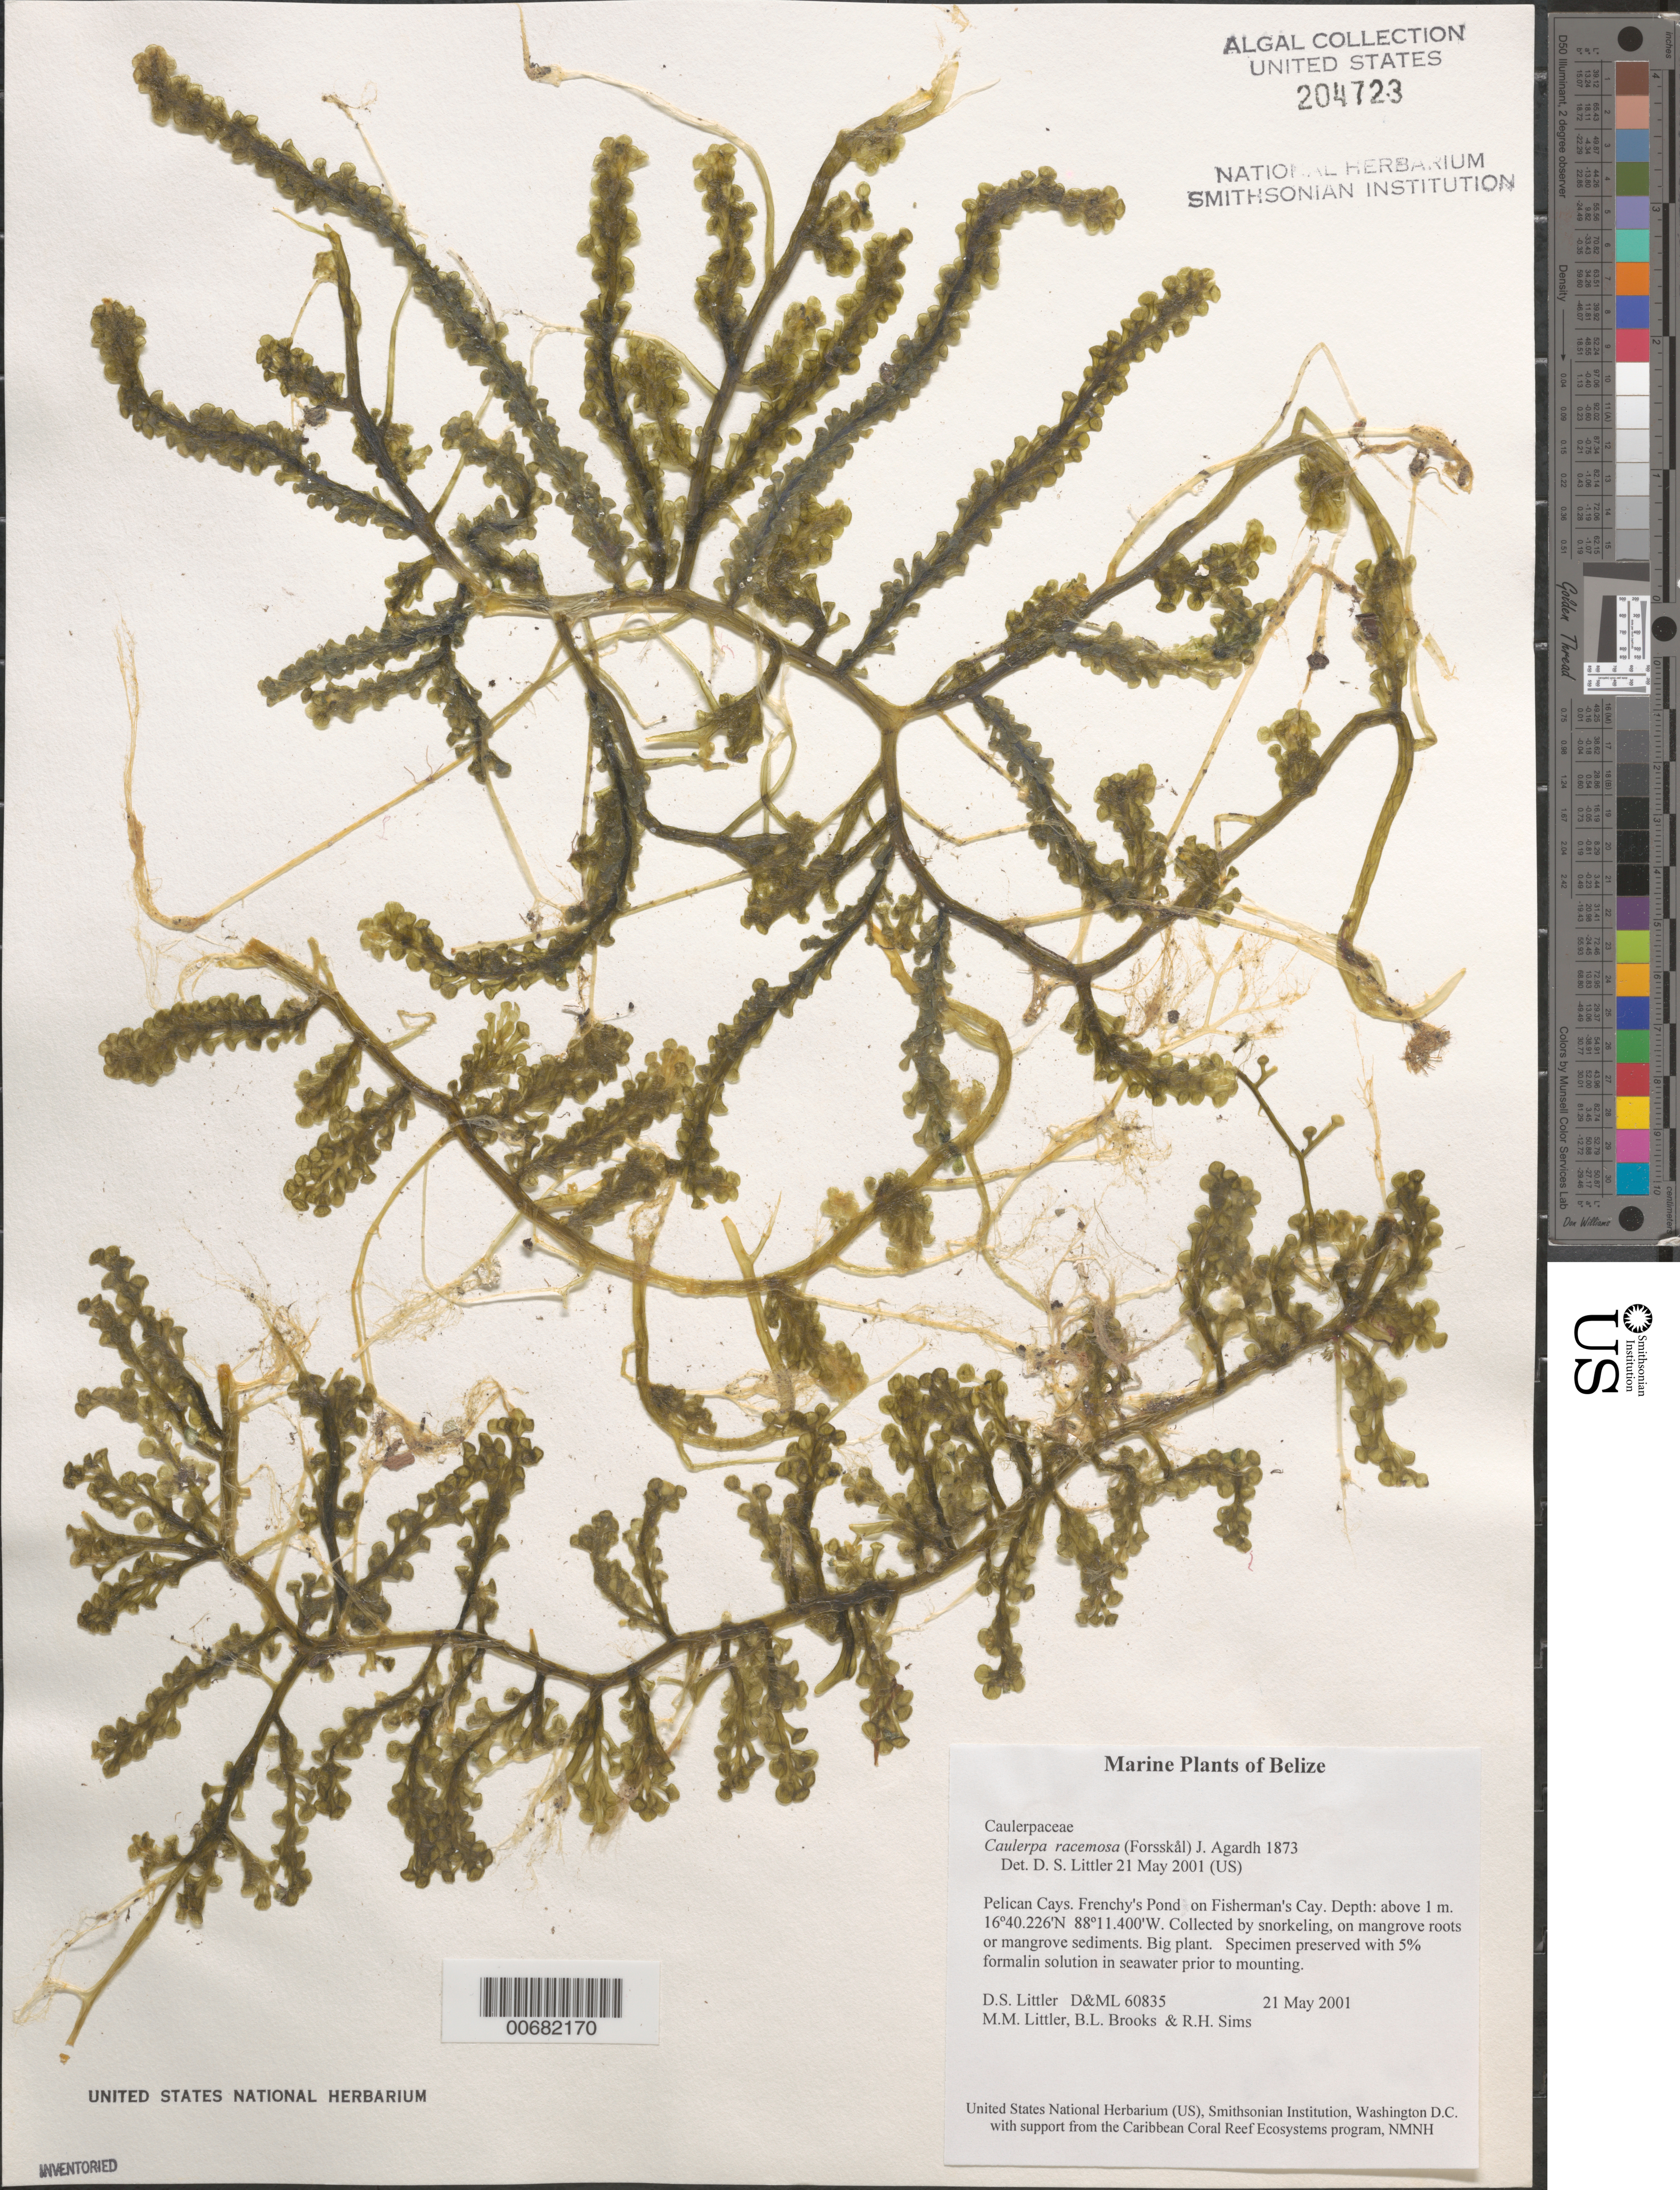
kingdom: Plantae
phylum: Chlorophyta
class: Ulvophyceae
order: Bryopsidales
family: Caulerpaceae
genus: Caulerpa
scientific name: Caulerpa racemosa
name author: (Forssk.) J. Agardh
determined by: Littler, D. S.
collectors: D. S. Littler, M. M. Littler, B. Brooks & R. H. Sims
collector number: D&ML 60835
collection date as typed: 21 May 2001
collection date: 2001-05-21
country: Belize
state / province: Stann Creek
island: Fisherman Cay [Fisherman's Cay]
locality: Frenchy's Pond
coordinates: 16 40.226' N, 88 11.400' W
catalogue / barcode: US 204723